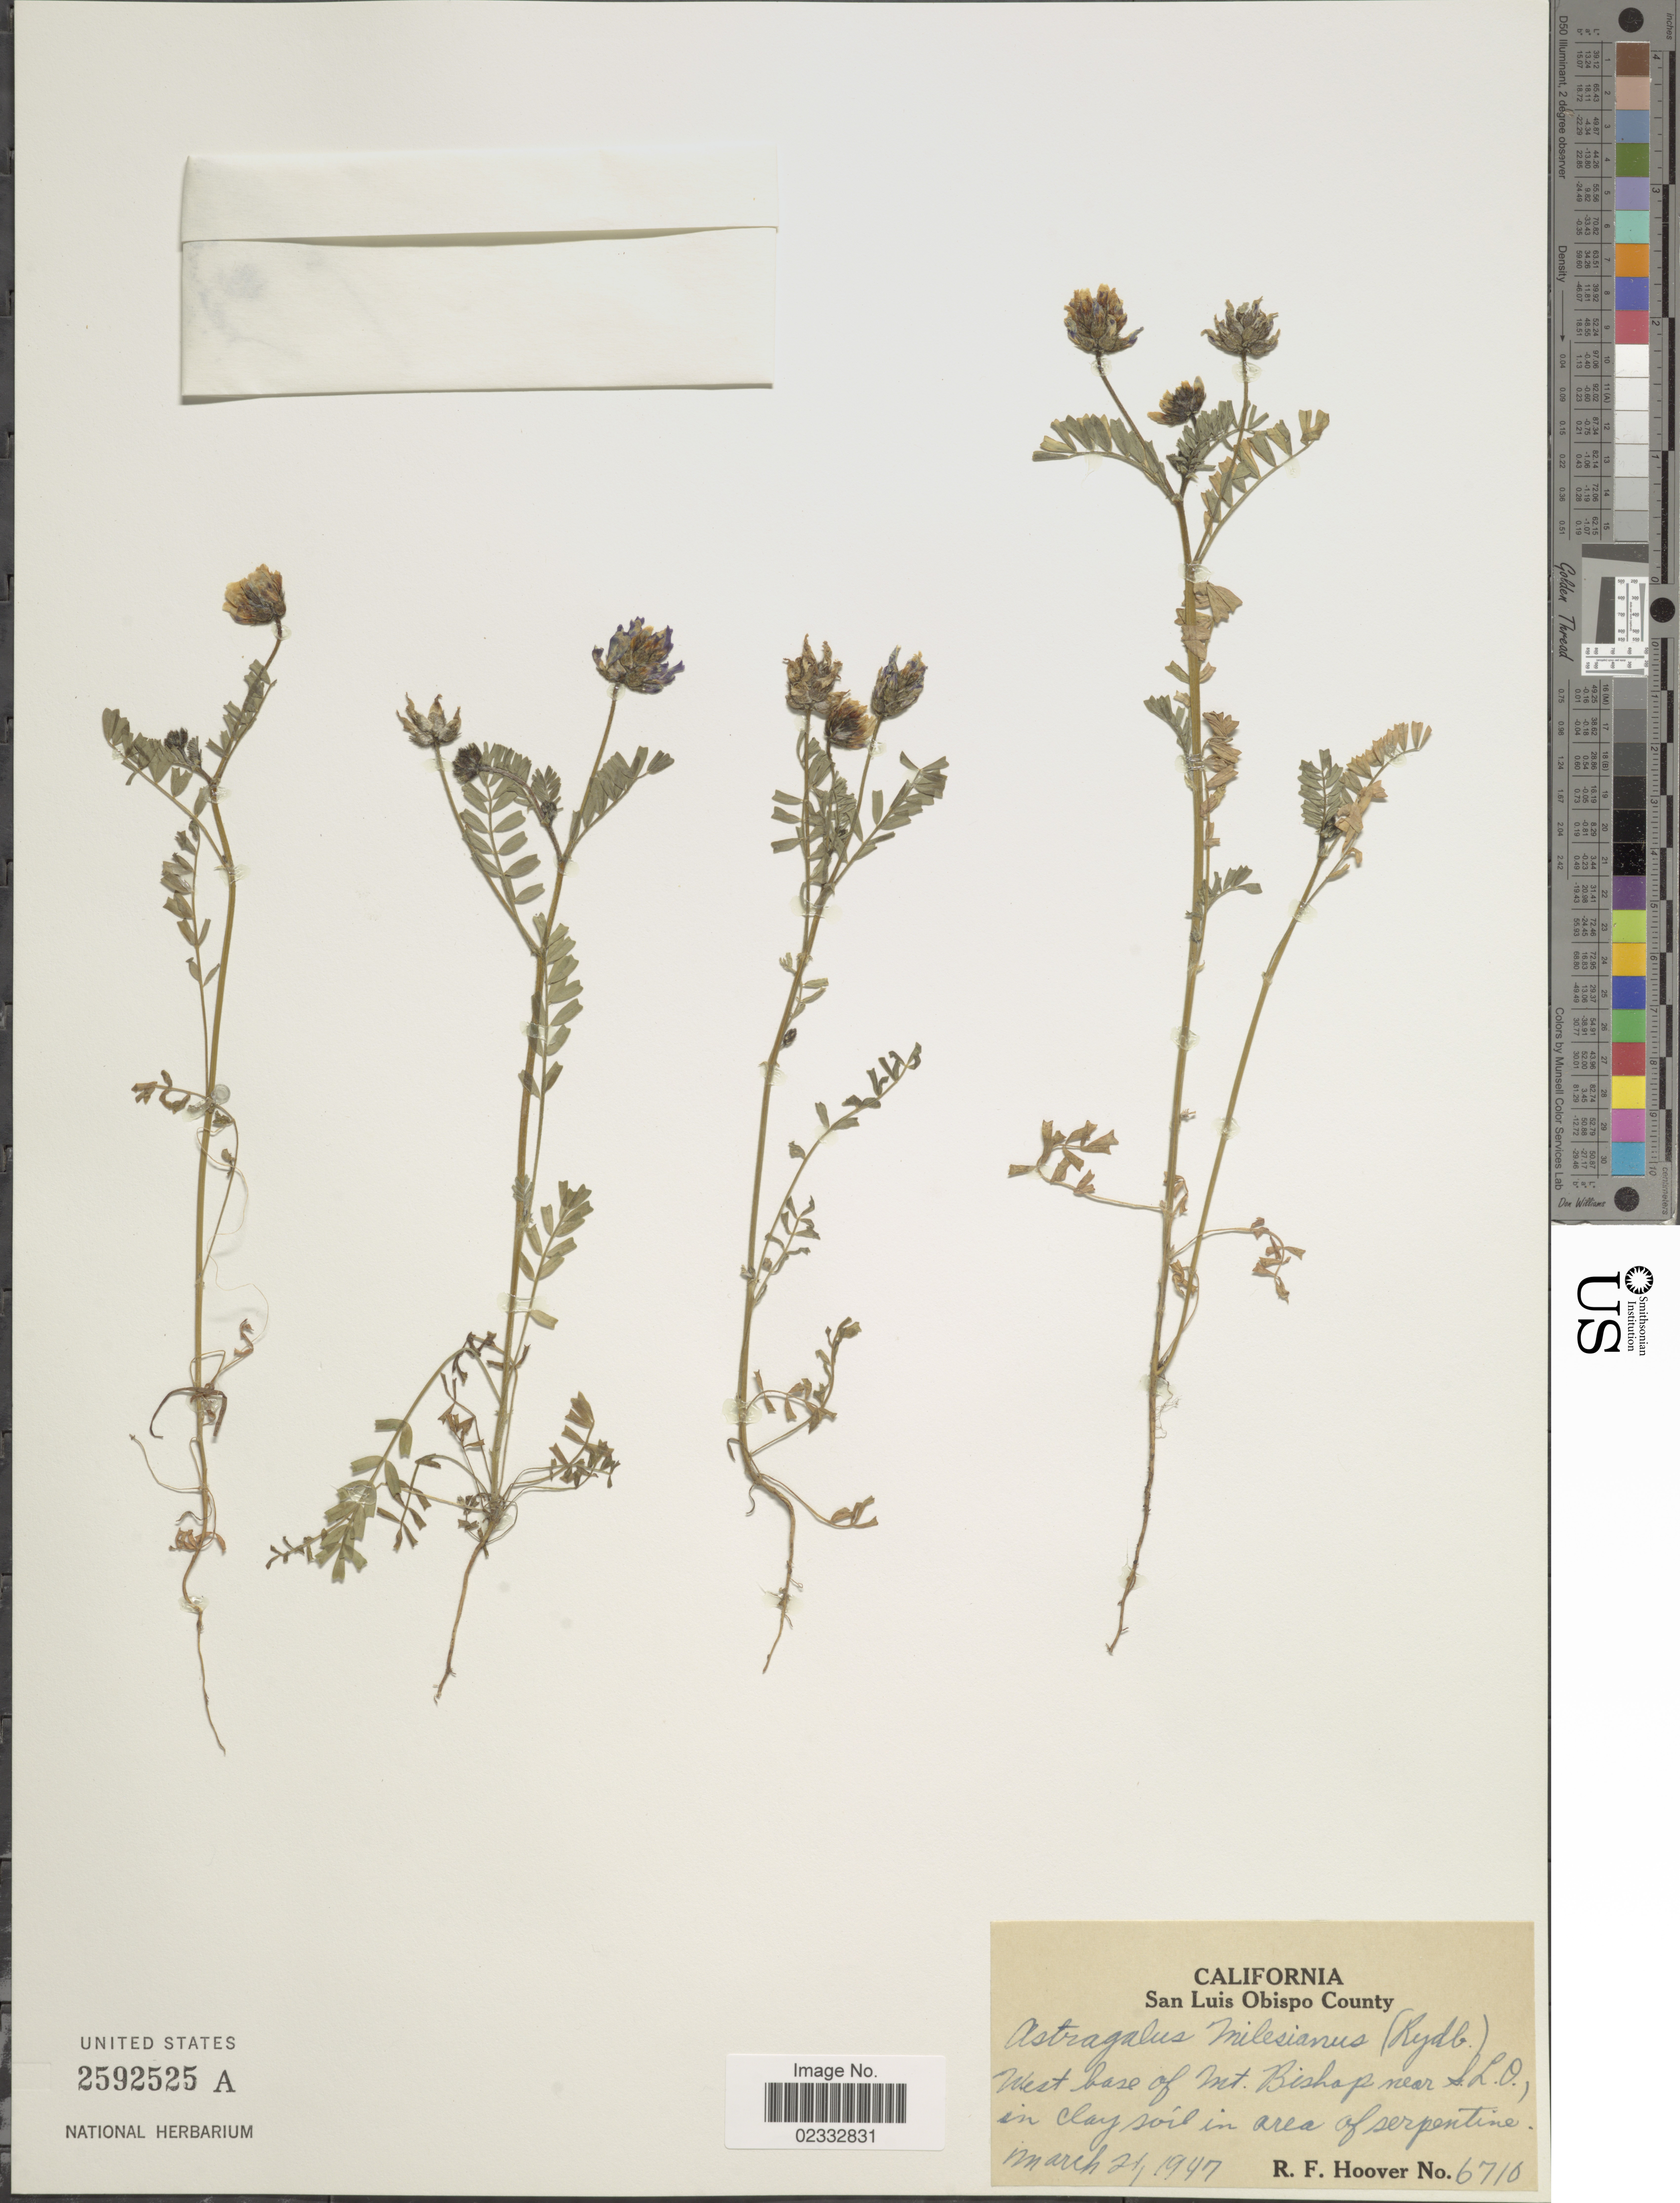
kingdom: Plantae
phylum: Tracheophyta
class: Magnoliopsida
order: Fabales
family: Fabaceae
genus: Astragalus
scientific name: Astragalus didymocarpus var. milesianus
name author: (Rydb.) Jeps.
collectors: R. F. Hoover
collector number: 6710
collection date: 1947-03-21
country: United States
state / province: California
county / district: San Luis Obispo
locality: San Luis Obispo County, west base of Mt. Bishop near S.L.O., in clay soil in area of serpentine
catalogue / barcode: US 2592525A